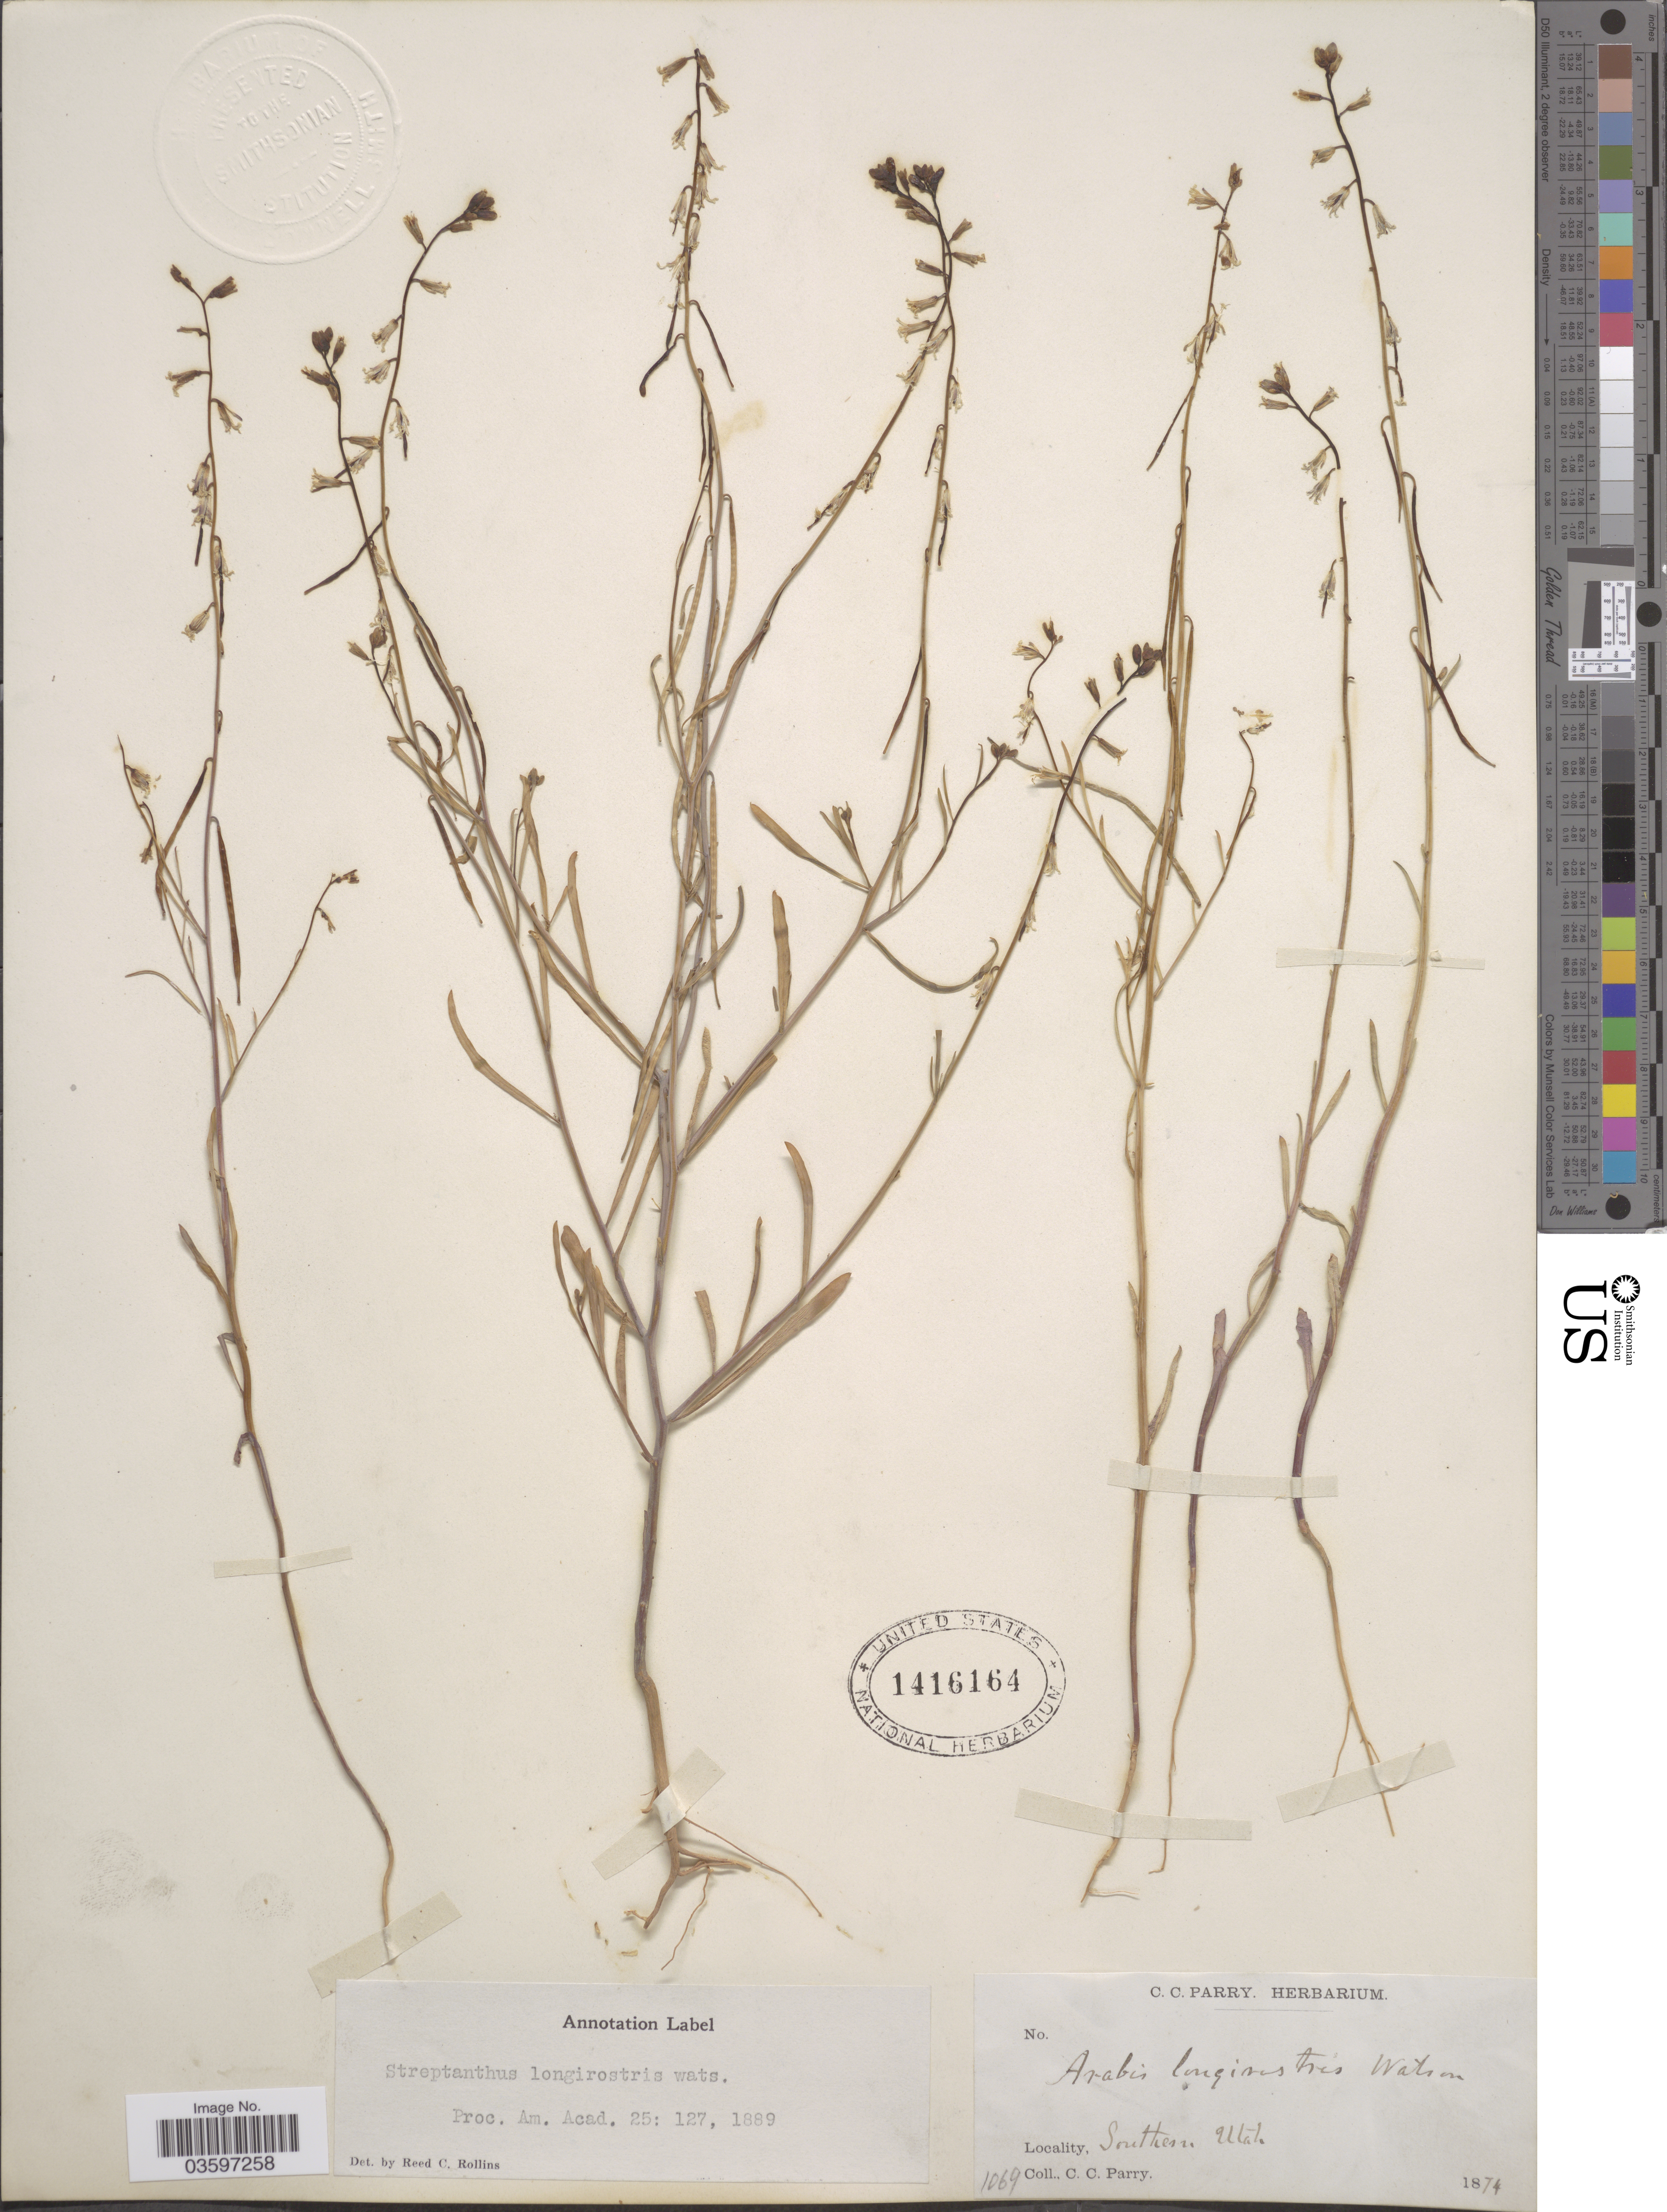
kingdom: Plantae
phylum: Tracheophyta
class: Magnoliopsida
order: Brassicales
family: Brassicaceae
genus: Streptanthella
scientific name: Streptanthella longirostris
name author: (S. Watson) Rydb.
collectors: C. C. Parry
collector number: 1069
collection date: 1874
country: United States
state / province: Utah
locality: Southern Utah.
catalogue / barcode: US 1416164